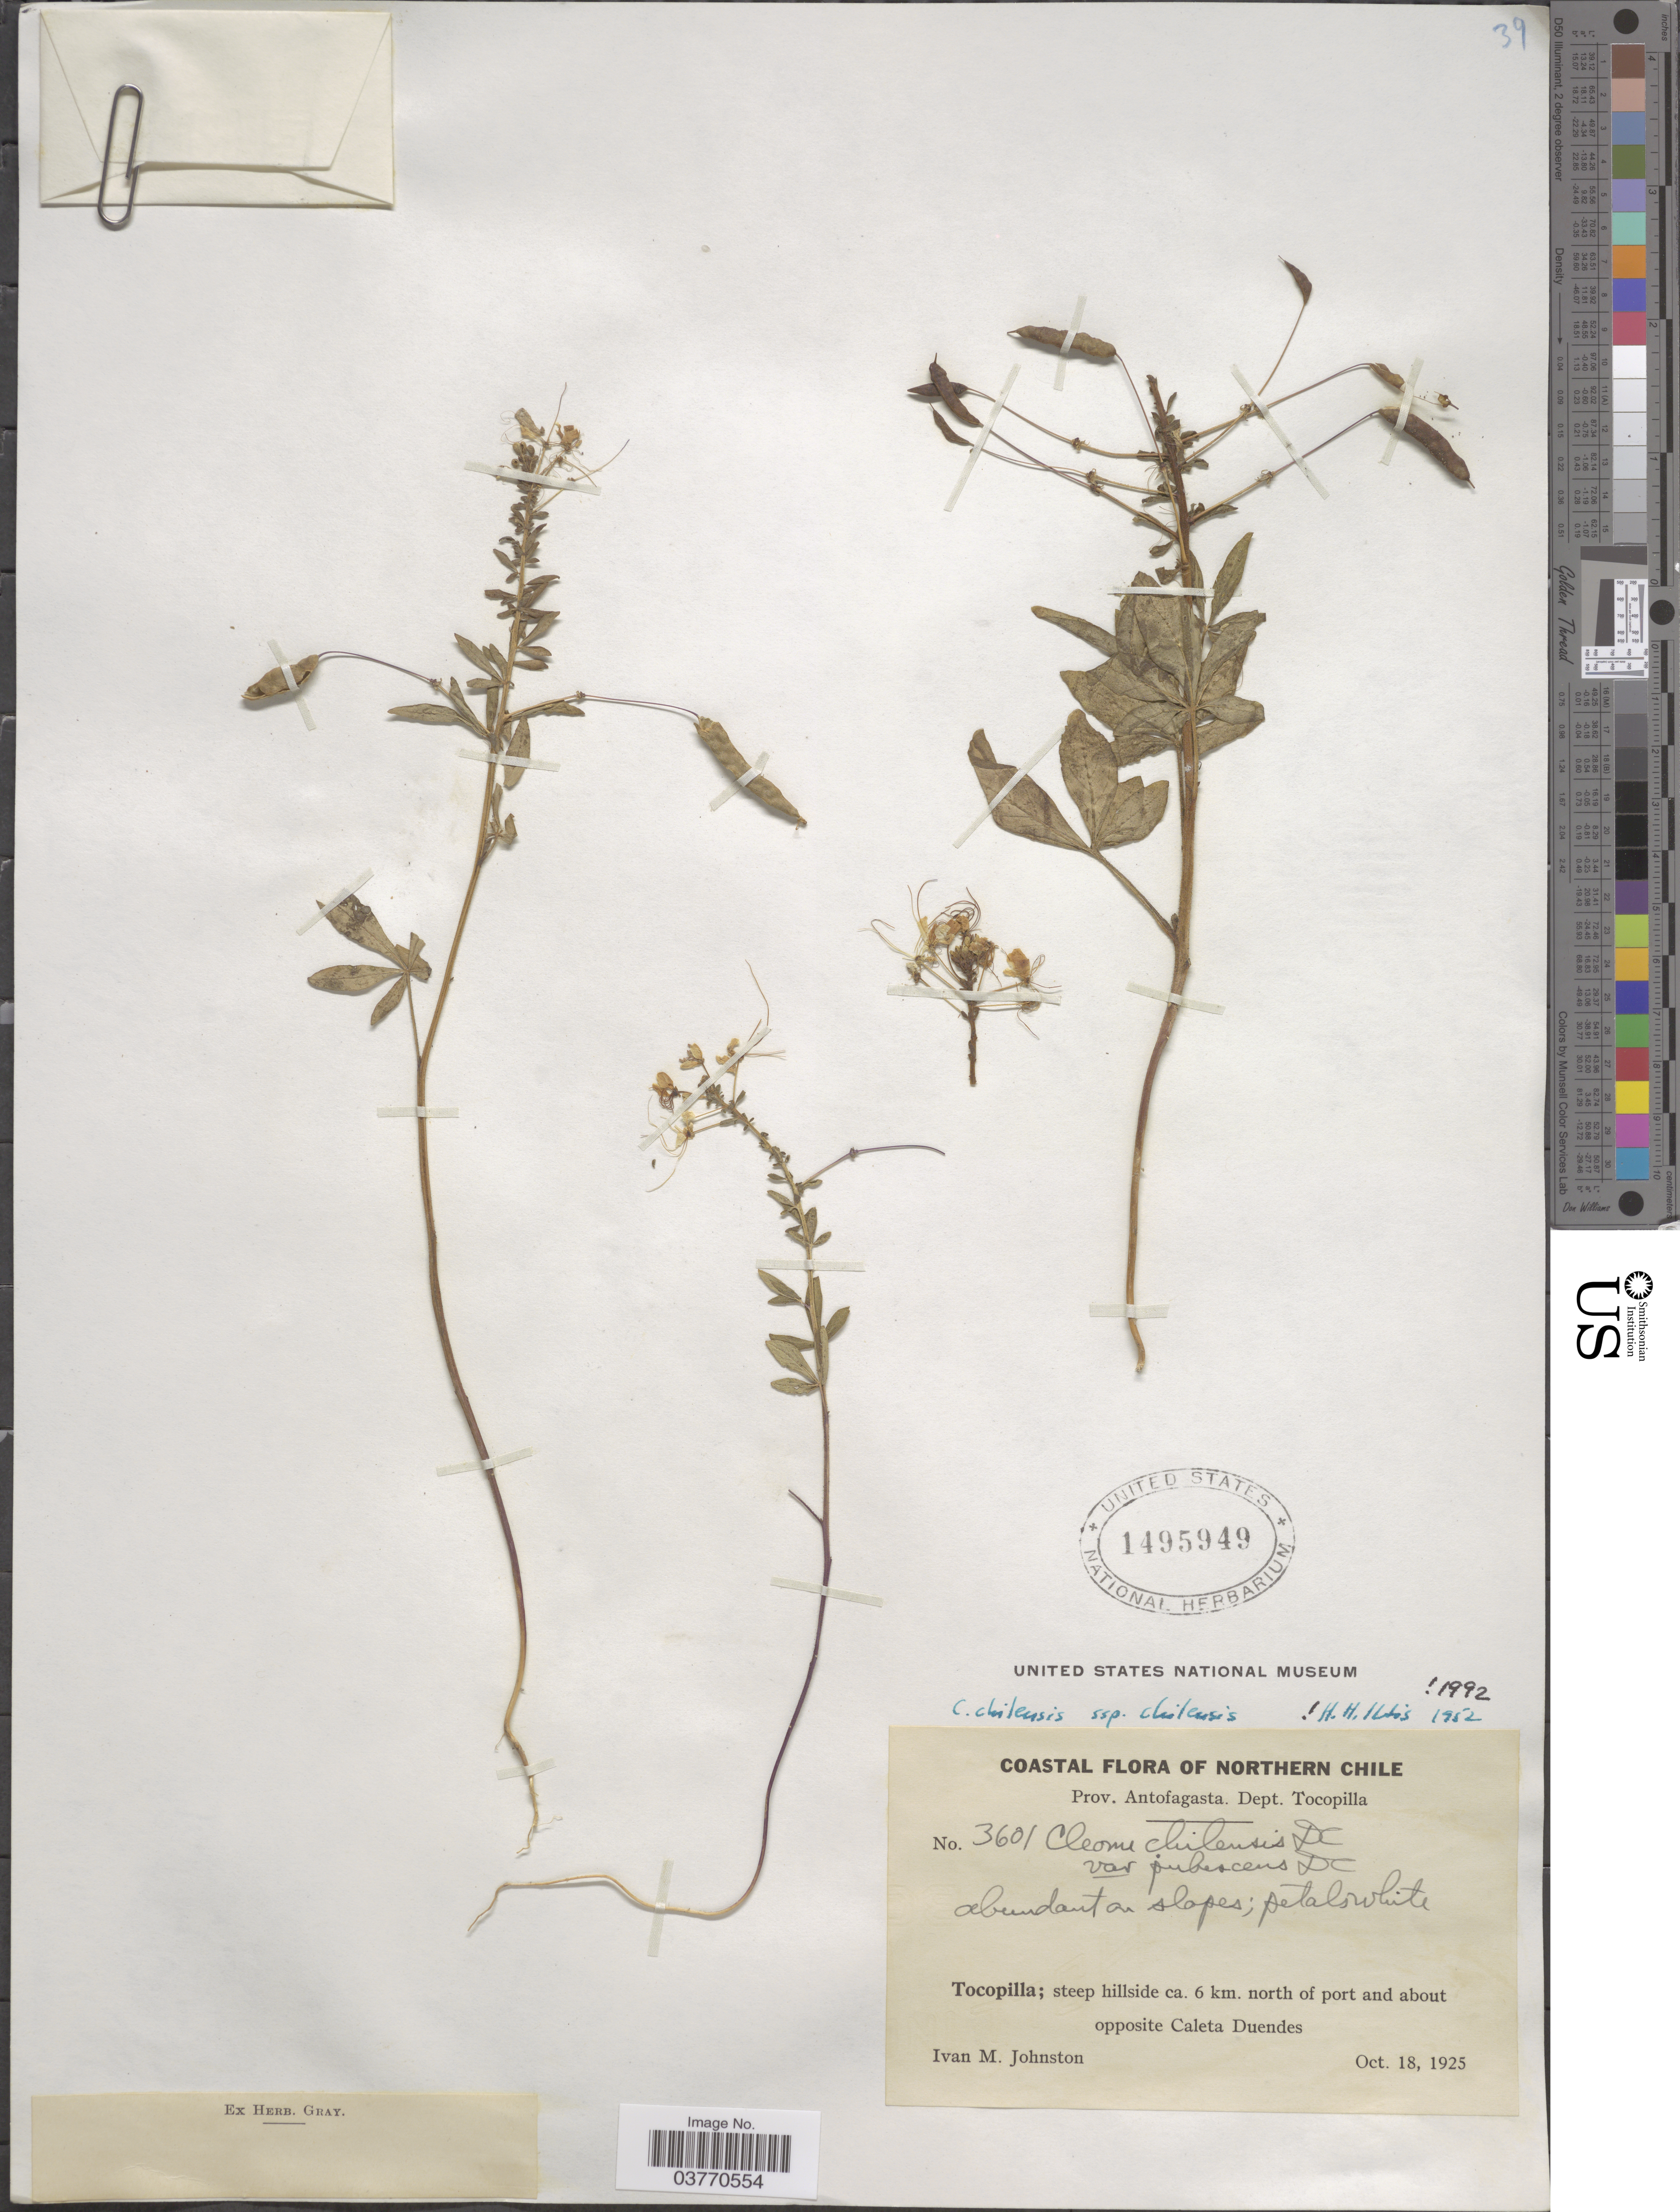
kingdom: Plantae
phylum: Tracheophyta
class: Magnoliopsida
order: Brassicales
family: Cleomaceae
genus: Andinocleome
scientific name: Andinocleome chilensis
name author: (DC.) Iltis ex E.M. McGinty & Roalson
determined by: Strong, M. T., (US), Smithsonian Institution - National Museum of Natural History (UNITED STATES)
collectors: I.M. Johnston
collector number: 3601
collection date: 1925-10-18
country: Chile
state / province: Antofagasta (II)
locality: Northern Chile. Dept. Tocopilla. Steep hillside ca 6 km. north of port and about opposite Caleta Duendes.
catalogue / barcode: US 1495949